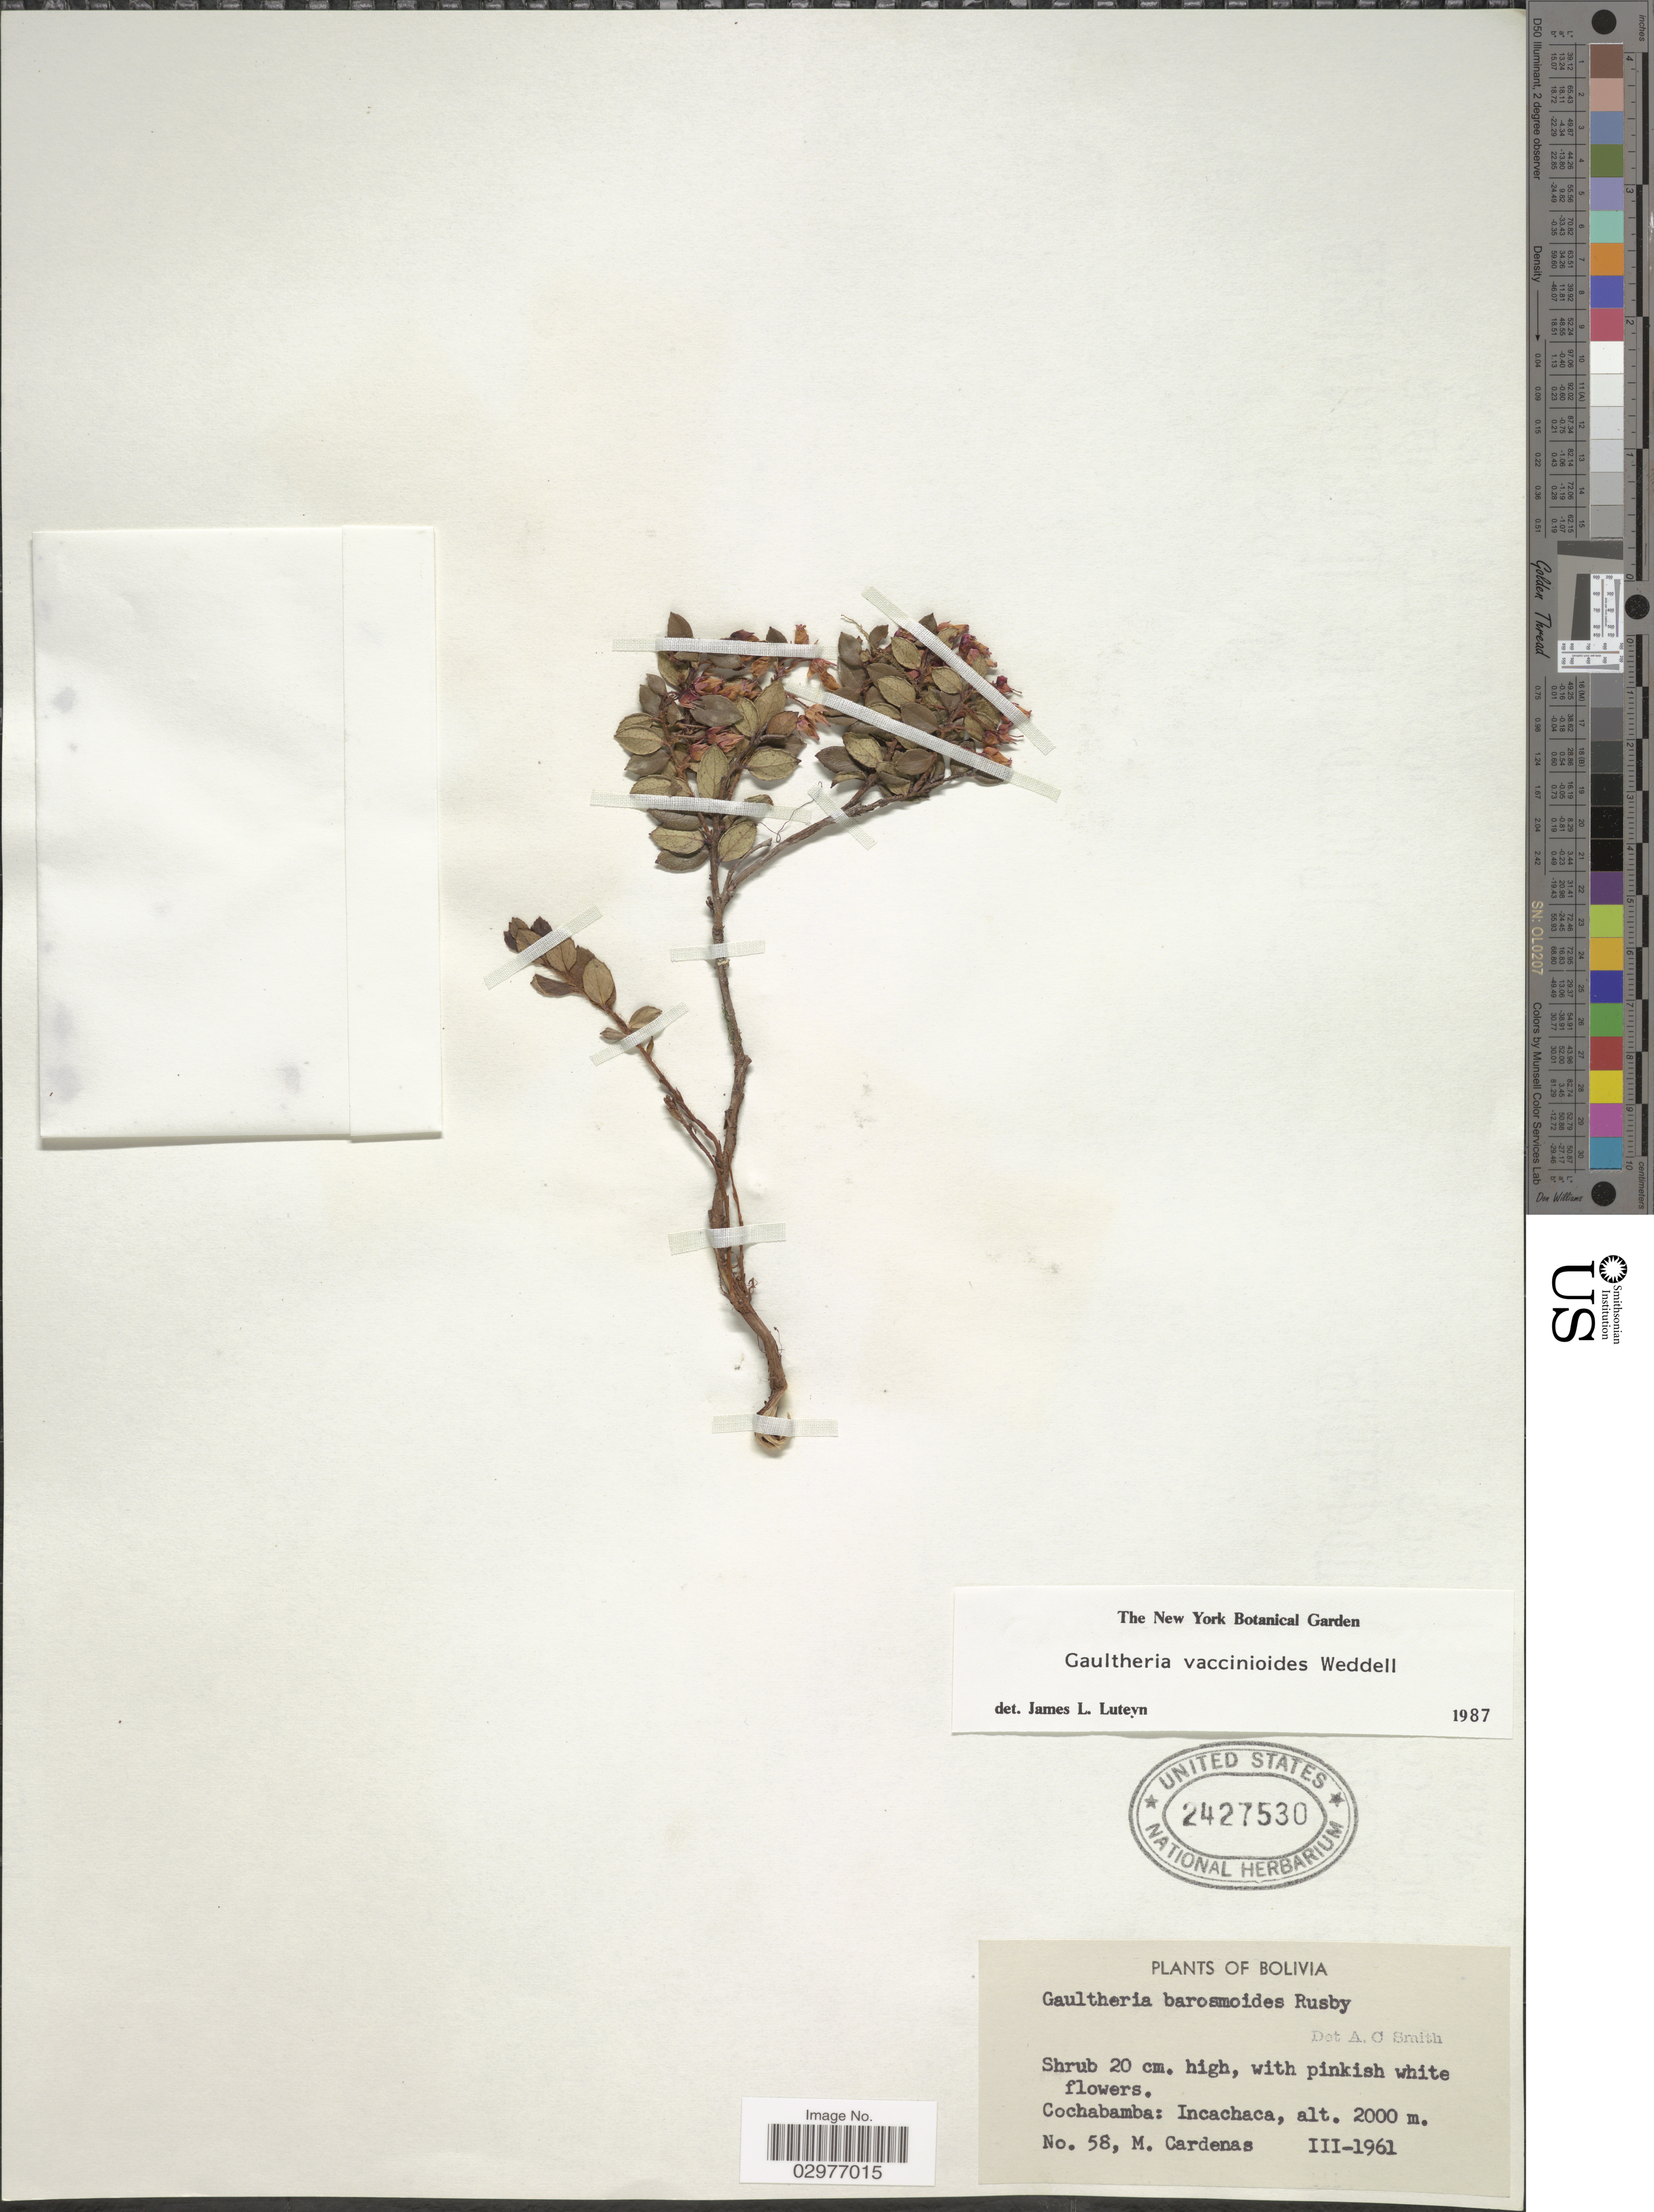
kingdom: Plantae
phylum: Tracheophyta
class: Magnoliopsida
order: Ericales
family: Ericaceae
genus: Gaultheria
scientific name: Gaultheria vaccinioides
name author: Wedd.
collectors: M. Cárdenas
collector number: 58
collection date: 1961-03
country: Bolivia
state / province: Cochabamba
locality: Incachaca.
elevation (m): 2000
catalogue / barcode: US 2427530